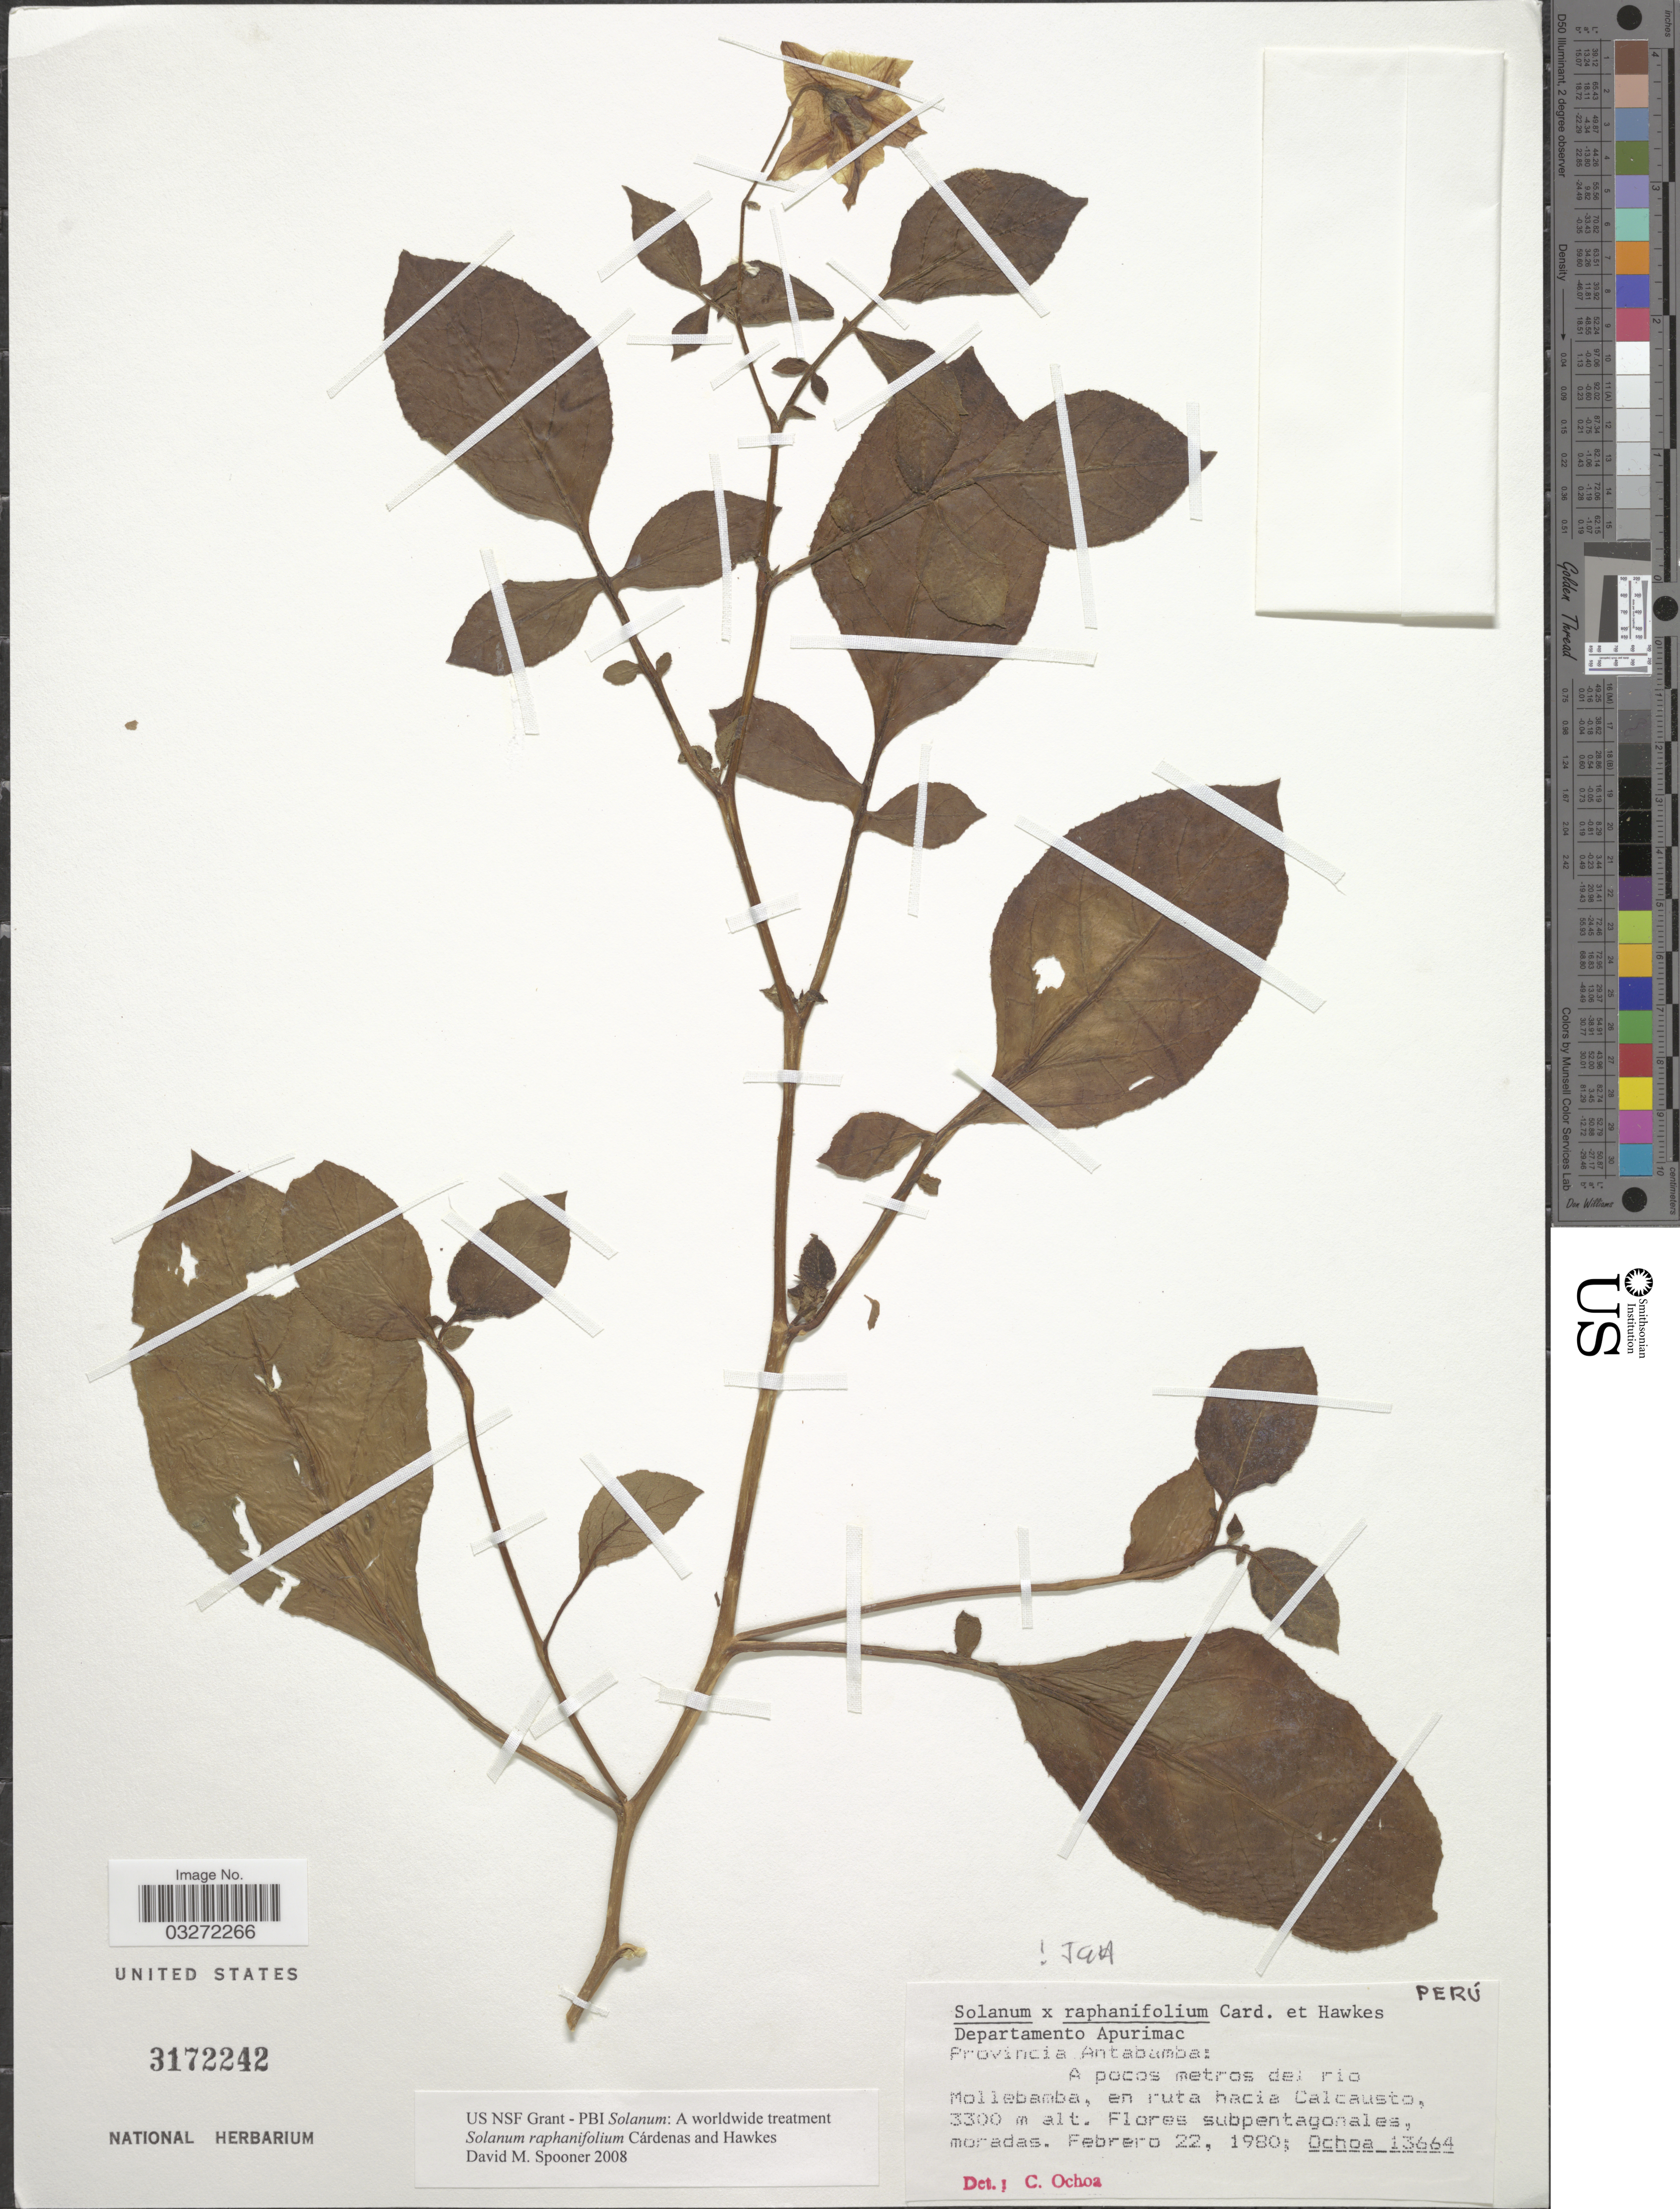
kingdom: Plantae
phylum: Tracheophyta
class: Magnoliopsida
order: Solanales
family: Solanaceae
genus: Solanum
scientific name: Solanum raphanifolium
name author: Cárdenas & Hawkes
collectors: -. Ochoa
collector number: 13664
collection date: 1980-02-22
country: Peru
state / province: Apurímac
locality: Departamento Apurimac, Provincia Antabamba: A pocos metros de; rio Mollebamba, en ruta hacia Calcausto.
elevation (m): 3300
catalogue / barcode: US 3172242